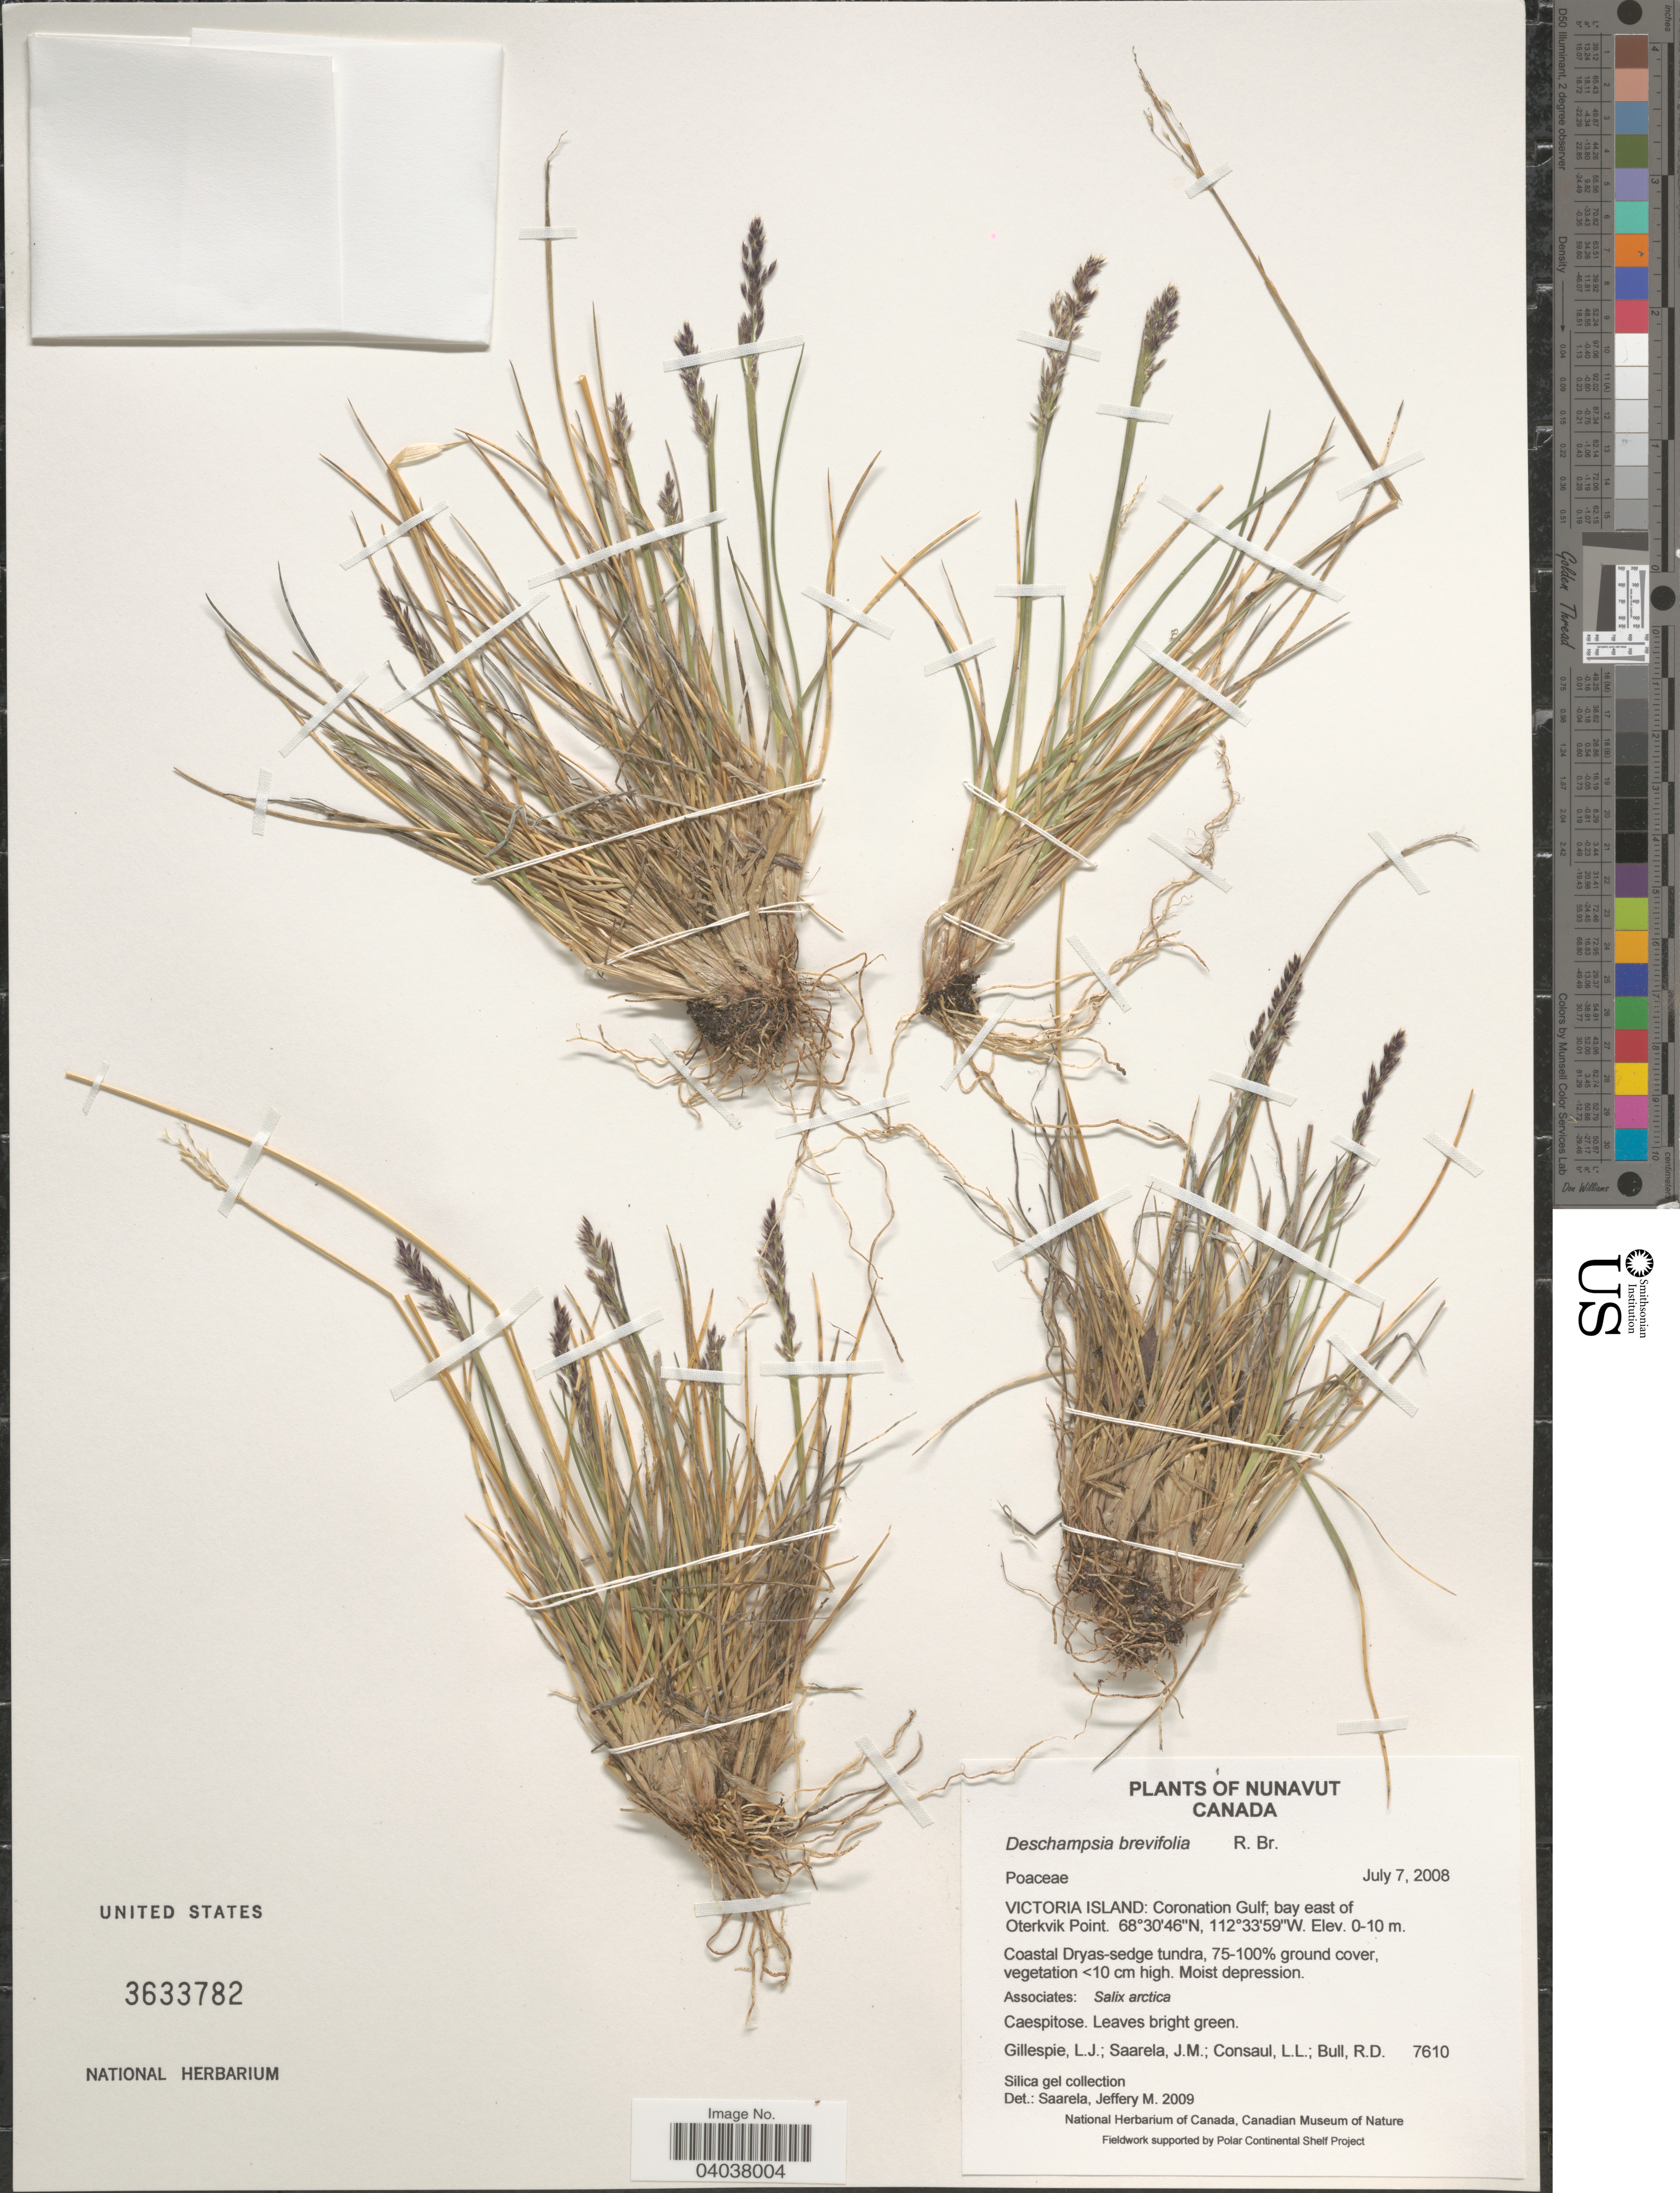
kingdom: Plantae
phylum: Tracheophyta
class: Liliopsida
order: Poales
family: Poaceae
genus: Deschampsia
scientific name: Deschampsia brevifolia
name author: R. Br. in Parry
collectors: L. Gillespie, J. Saarela, L. Consaul & R. Bull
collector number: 7610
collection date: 2008-07-07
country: Canada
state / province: Nunavut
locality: Victoria Island: Coronation Gulf; bay east of Oterkvik Point.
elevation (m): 0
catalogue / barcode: US 3633782